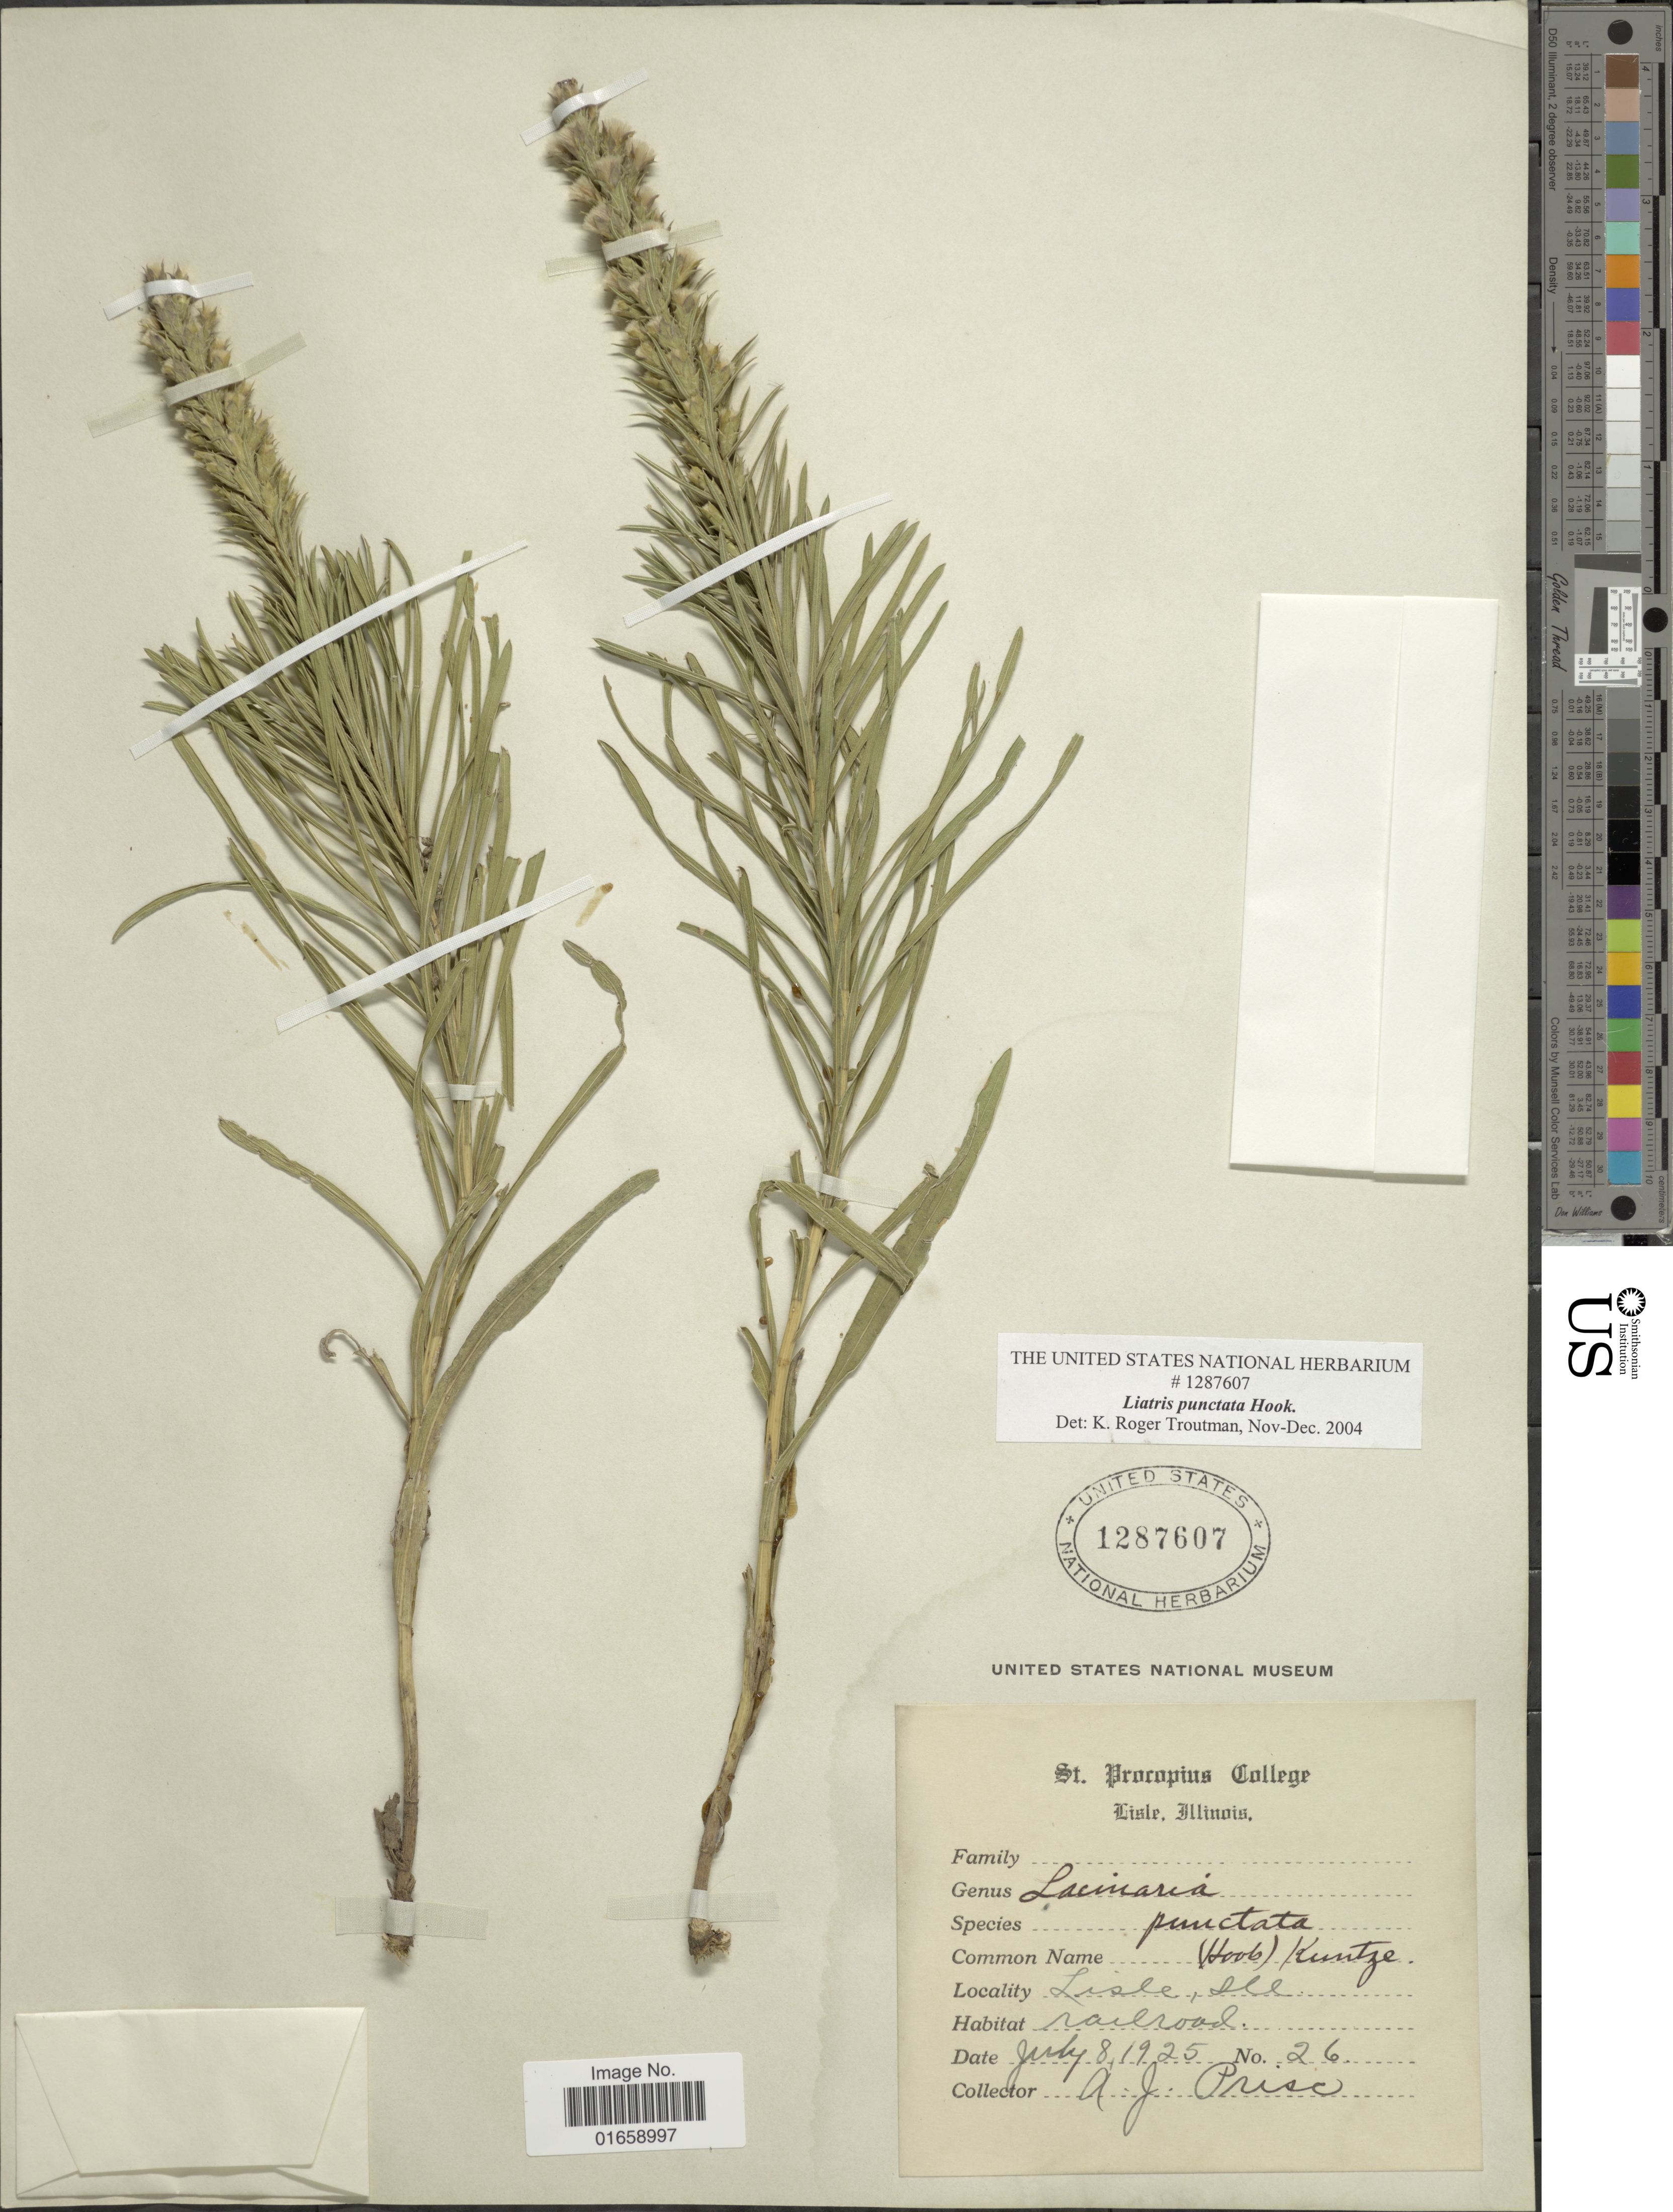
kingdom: Plantae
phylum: Tracheophyta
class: Magnoliopsida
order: Asterales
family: Asteraceae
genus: Liatris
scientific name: Liatris punctata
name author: Hook.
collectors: A. J. Prisc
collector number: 26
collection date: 1925-07-08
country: United States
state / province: Illinois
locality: Lisle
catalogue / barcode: US 1287607